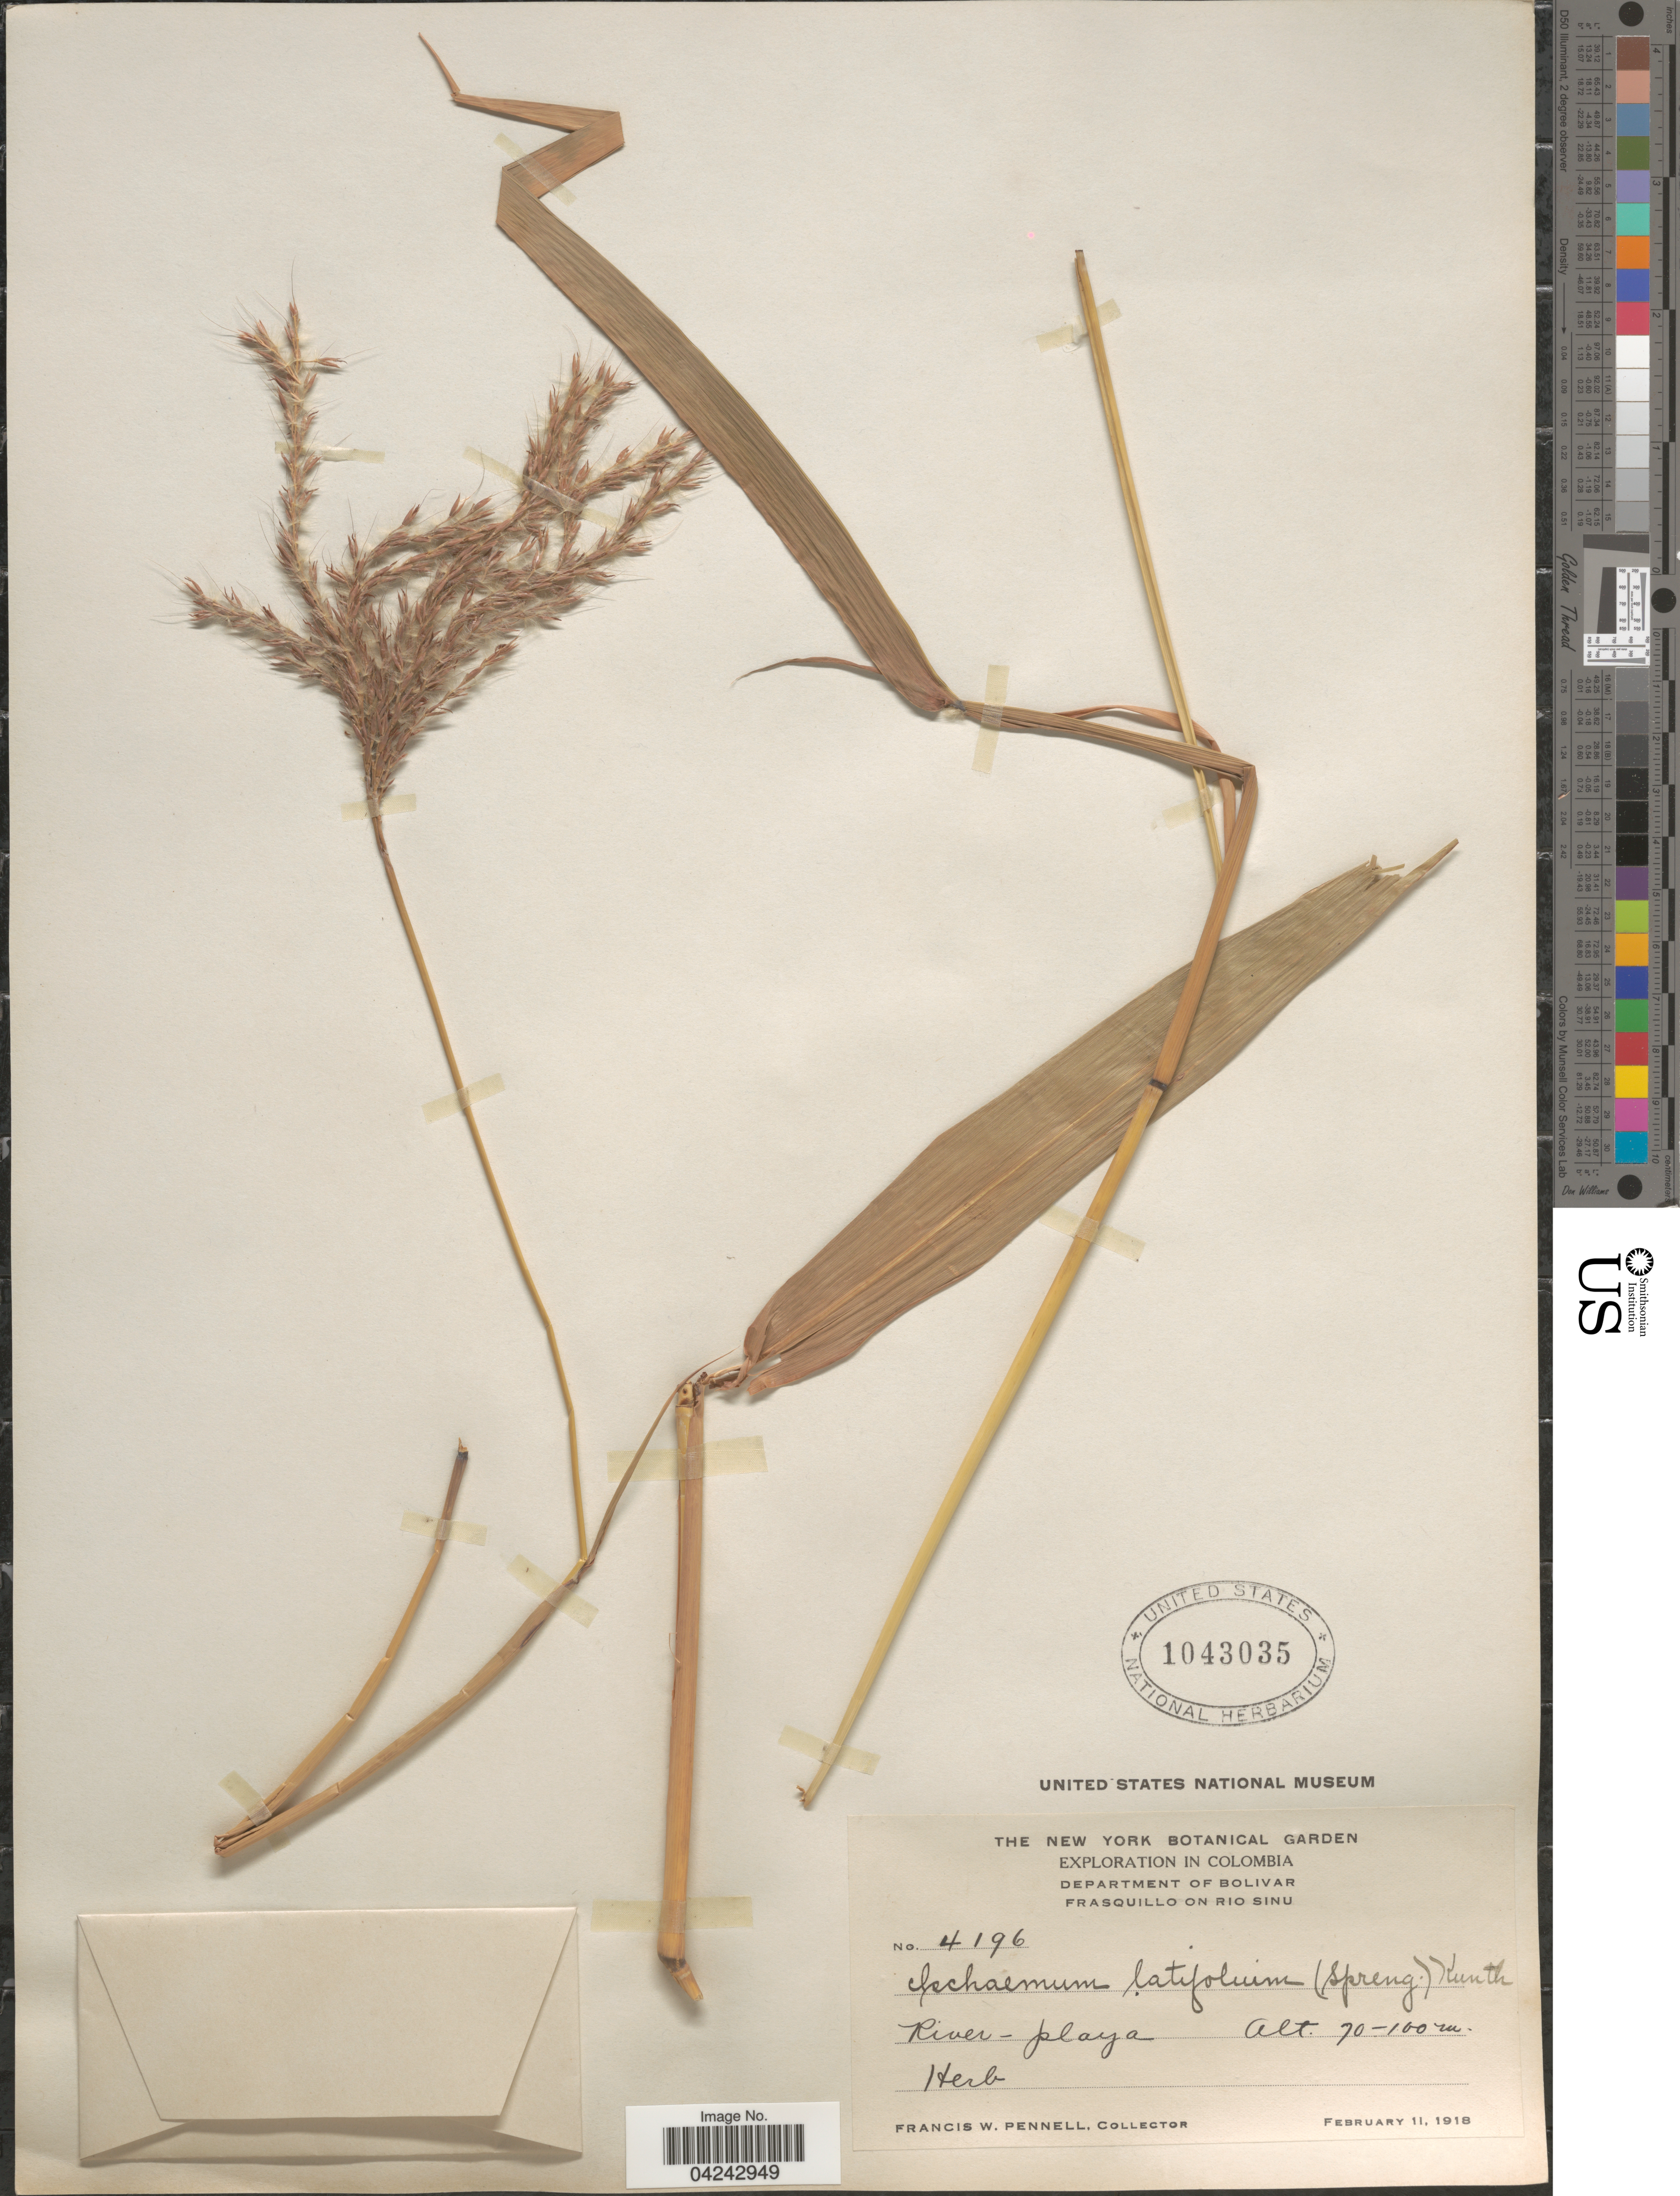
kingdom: Plantae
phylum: Tracheophyta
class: Liliopsida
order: Poales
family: Poaceae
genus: Ischaemum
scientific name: Ischaemum latifolium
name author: (Spreng.) Kunth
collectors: F. W. Pennell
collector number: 4196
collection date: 1918-02-11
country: Colombia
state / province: Bolívar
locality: Exploration in Colombia. Department of Bolivar. Frasquillo on Rio Sinu. River-playa.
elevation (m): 70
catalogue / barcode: US 1043035